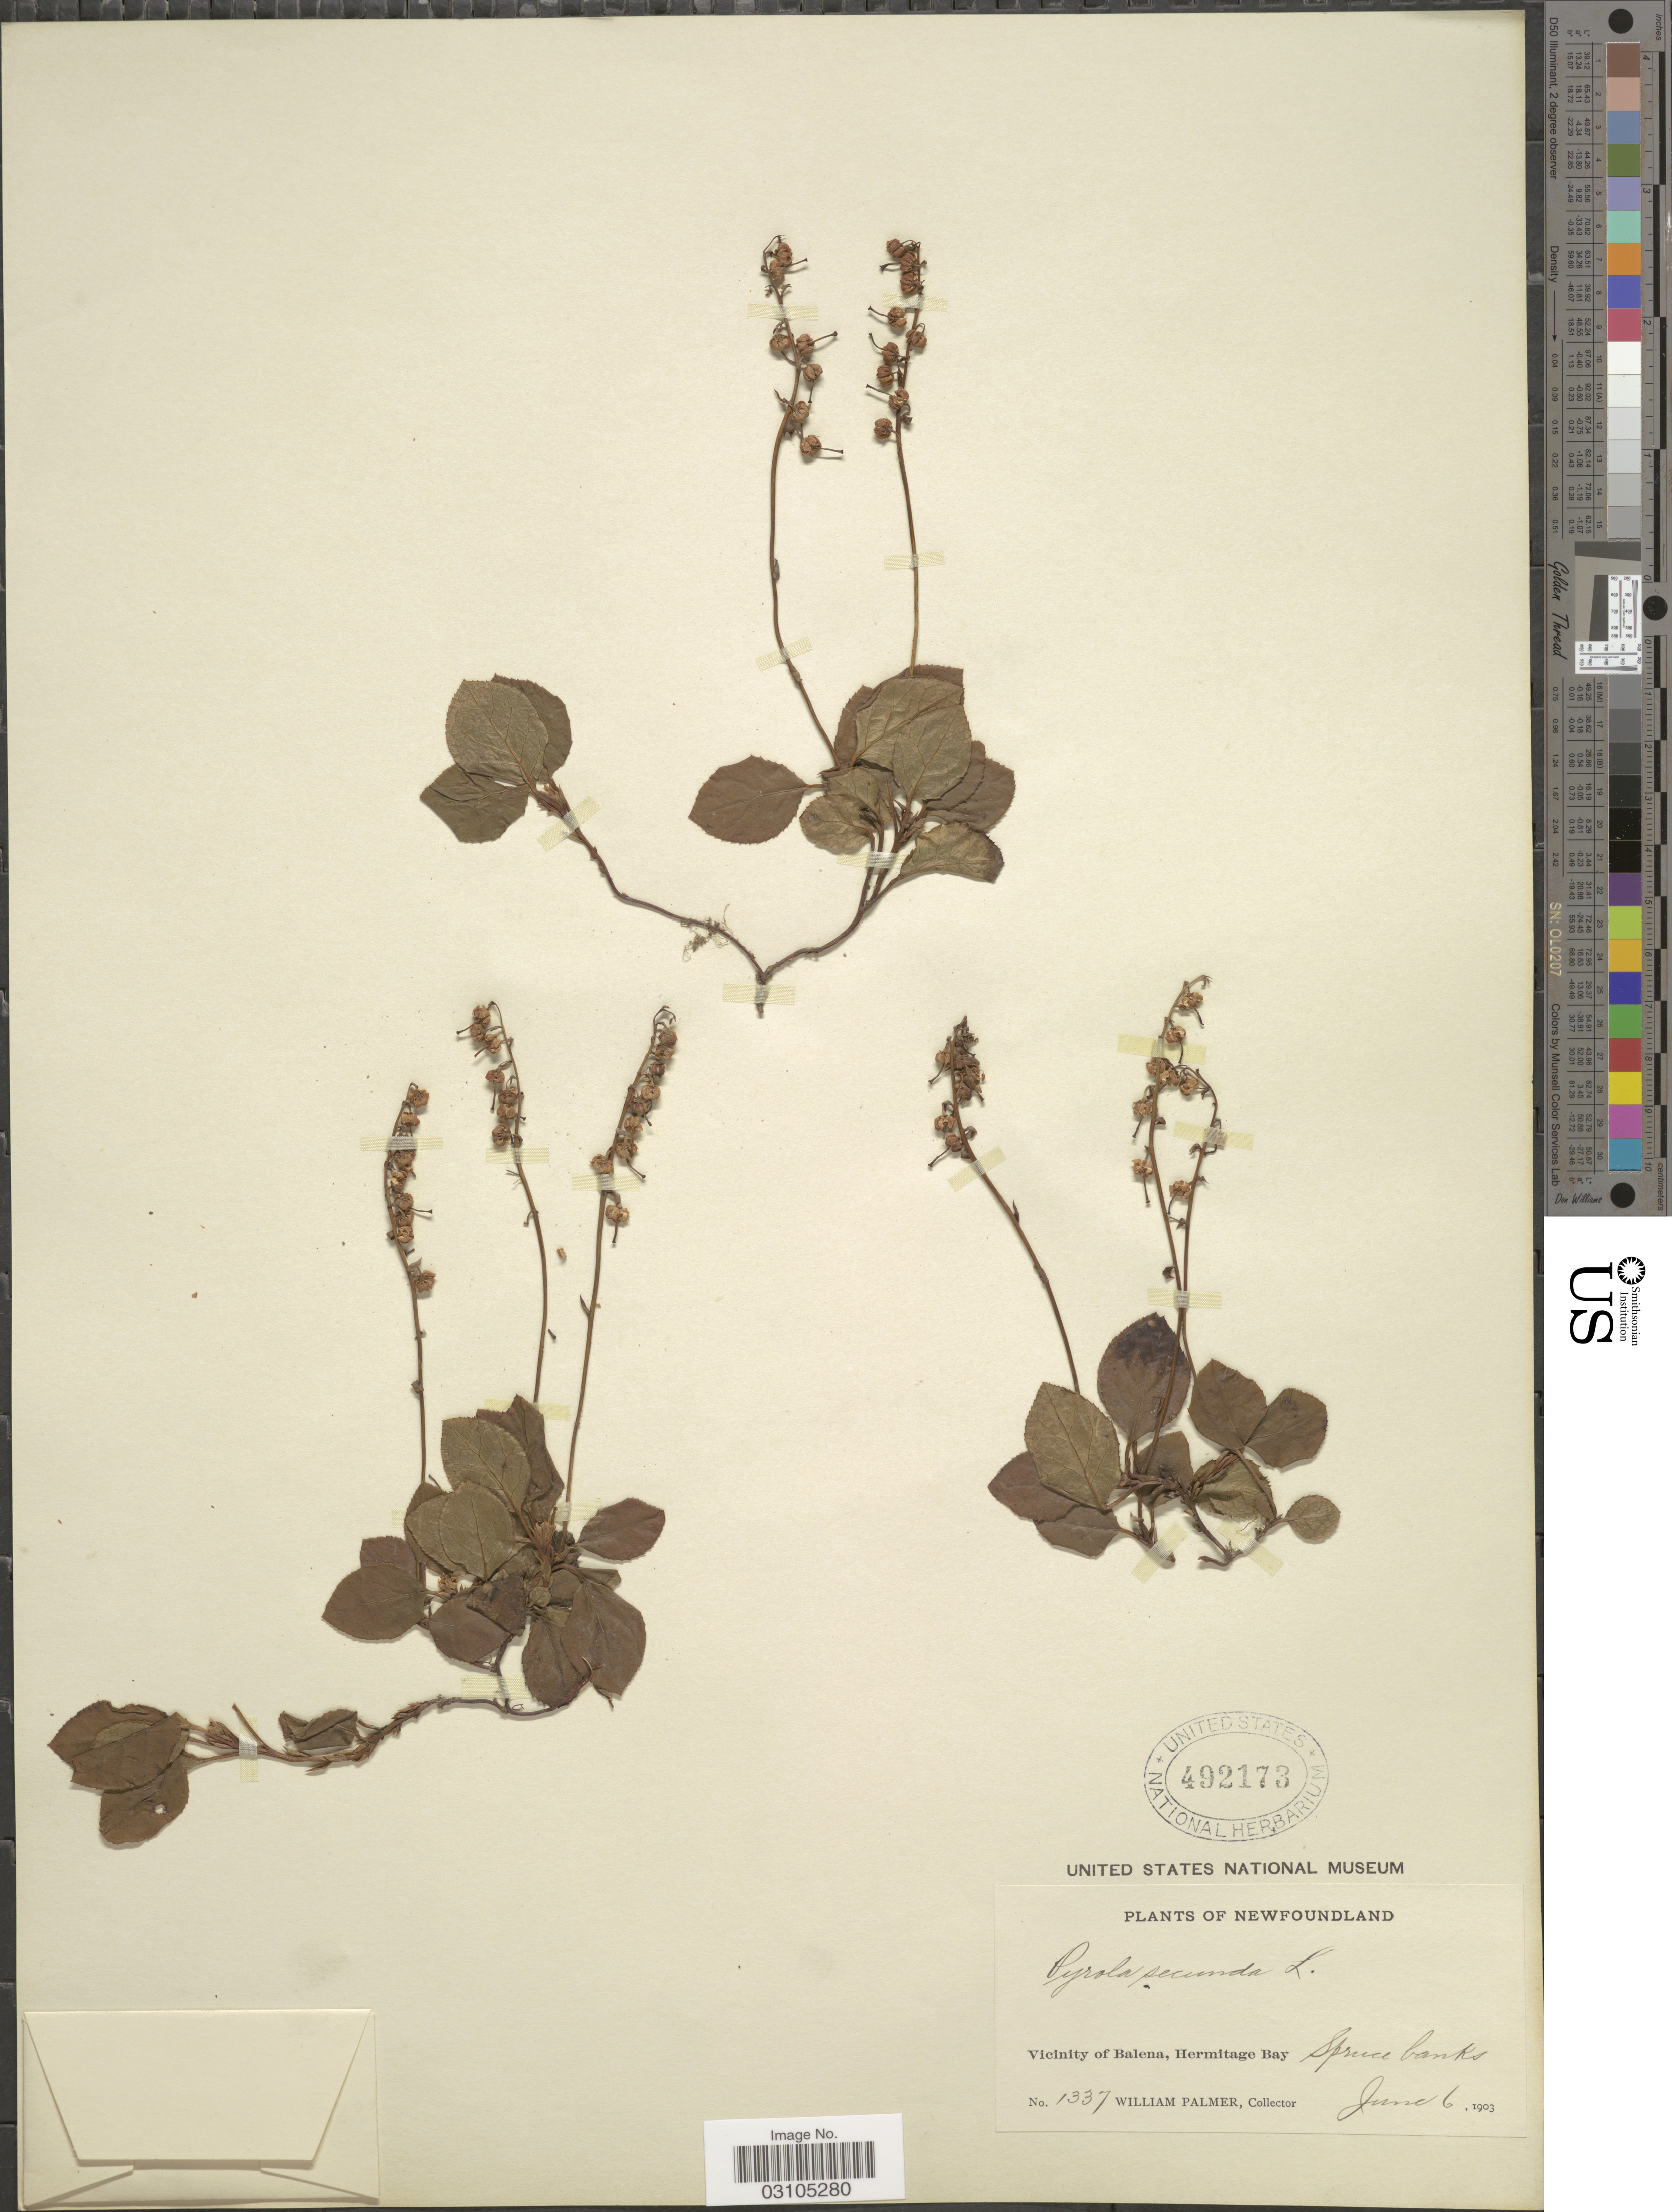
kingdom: Plantae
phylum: Tracheophyta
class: Magnoliopsida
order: Ericales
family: Ericaceae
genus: Orthilia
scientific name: Orthilia secunda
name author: (L.) House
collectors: W. Palmer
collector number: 1337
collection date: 1903-06-06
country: Canada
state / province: Newfoundland and Labrador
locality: Vicinity of Balena, Hermitage Bay Spruce banks.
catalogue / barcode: US 492173